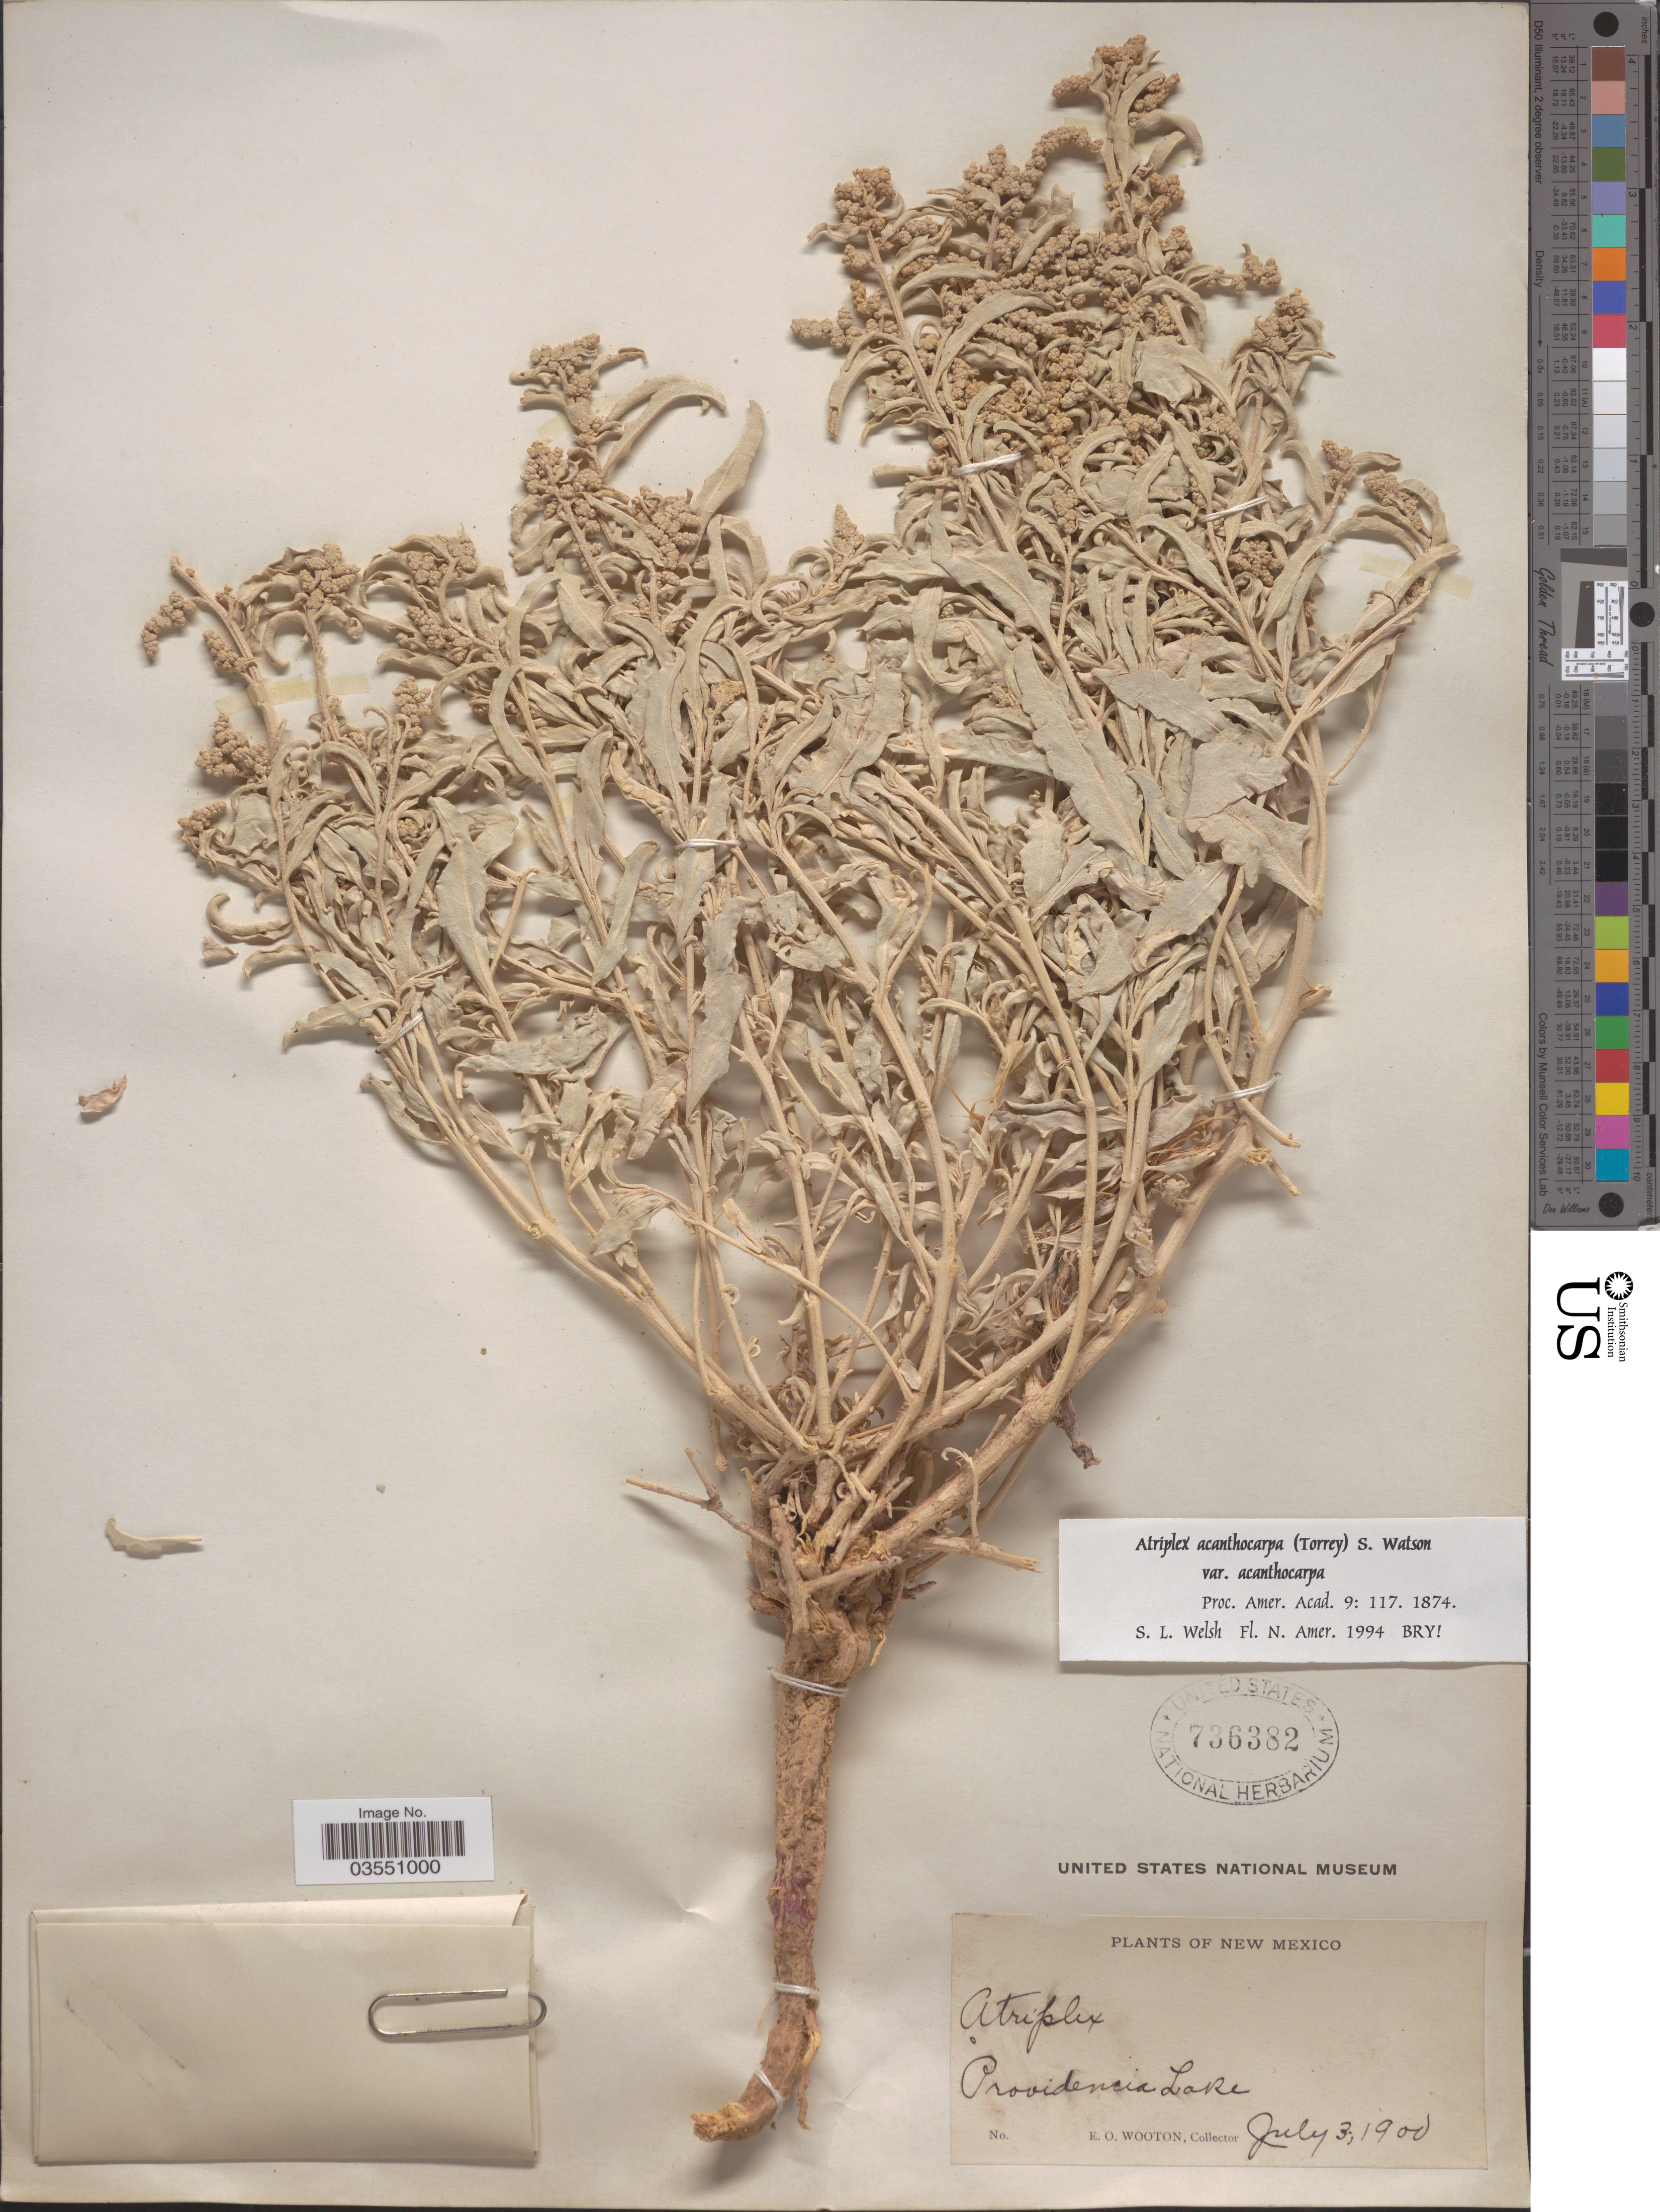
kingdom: Plantae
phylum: Tracheophyta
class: Magnoliopsida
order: Caryophyllales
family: Amaranthaceae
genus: Atriplex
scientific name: Atriplex acanthocarpa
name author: (Torr.) S. Watson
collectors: E. O. Wooton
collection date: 1900-07-03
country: United States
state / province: New Mexico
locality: Providencia Lake.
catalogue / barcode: US 736382